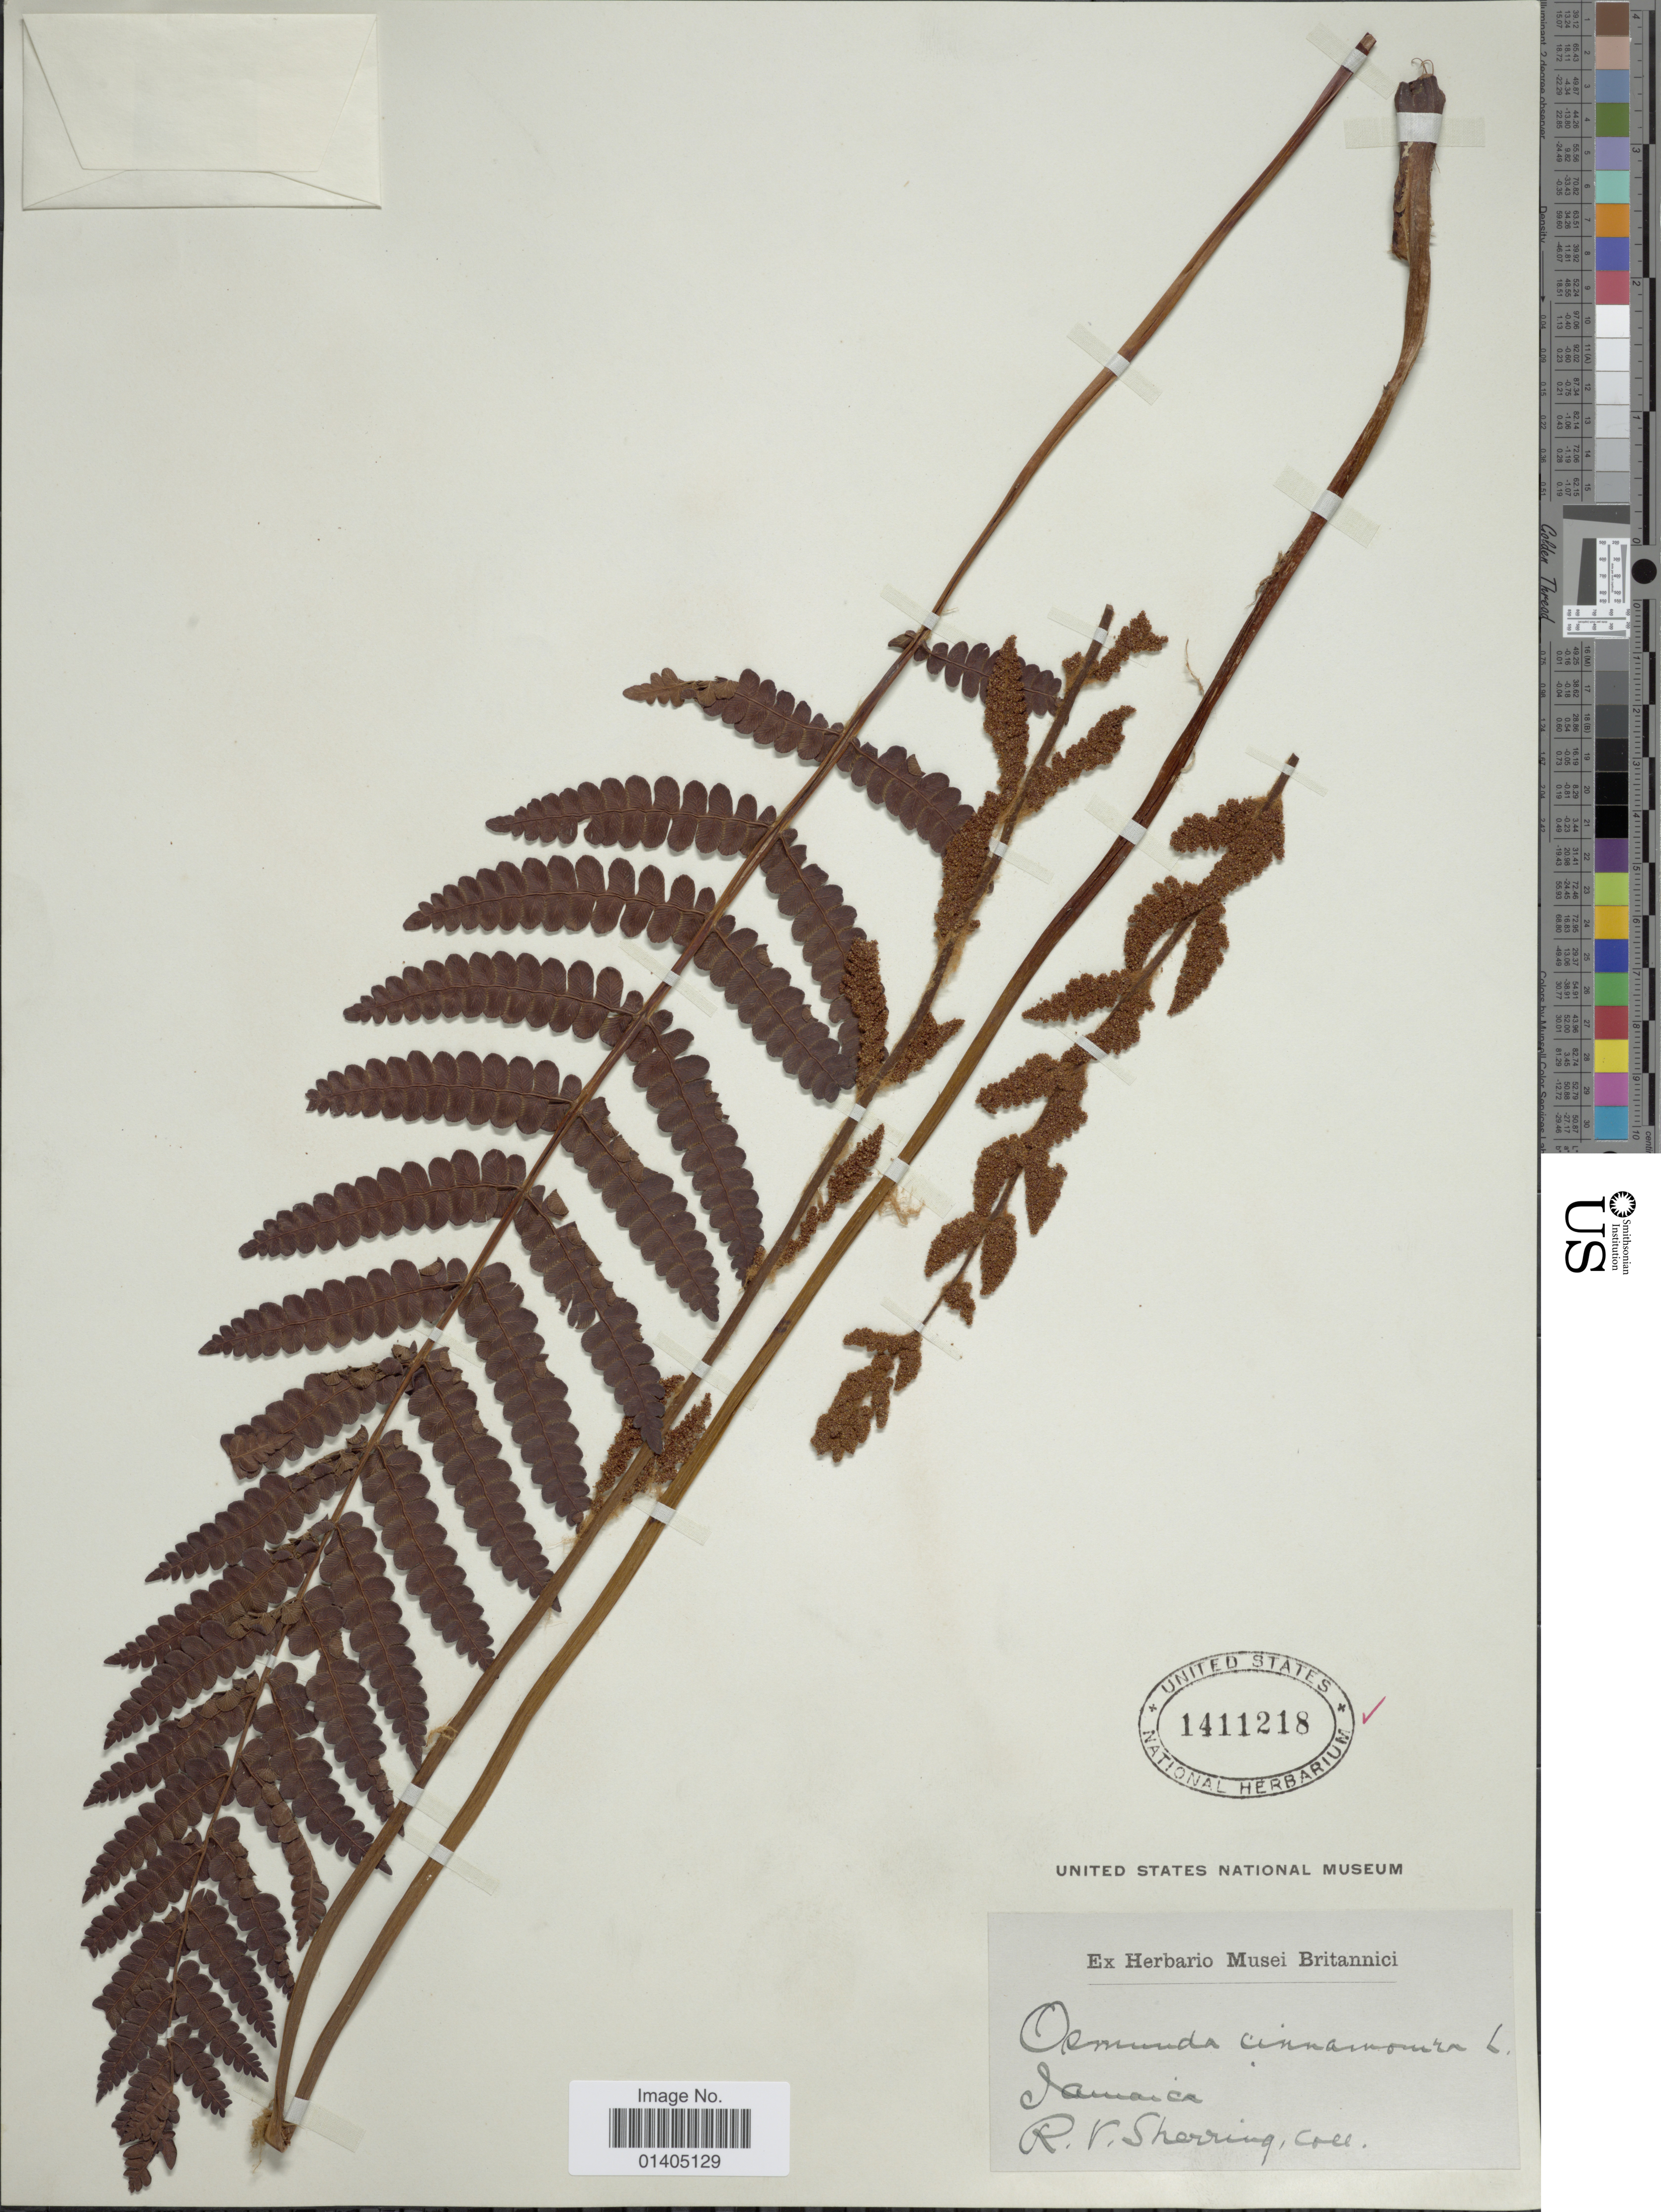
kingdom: Plantae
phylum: Tracheophyta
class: Polypodiopsida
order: Osmundales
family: Osmundaceae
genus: Osmundastrum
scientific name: Osmundastrum cinnamomeum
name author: (L.) C. Presl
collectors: R. Sherring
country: Jamaica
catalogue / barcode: US 1411218